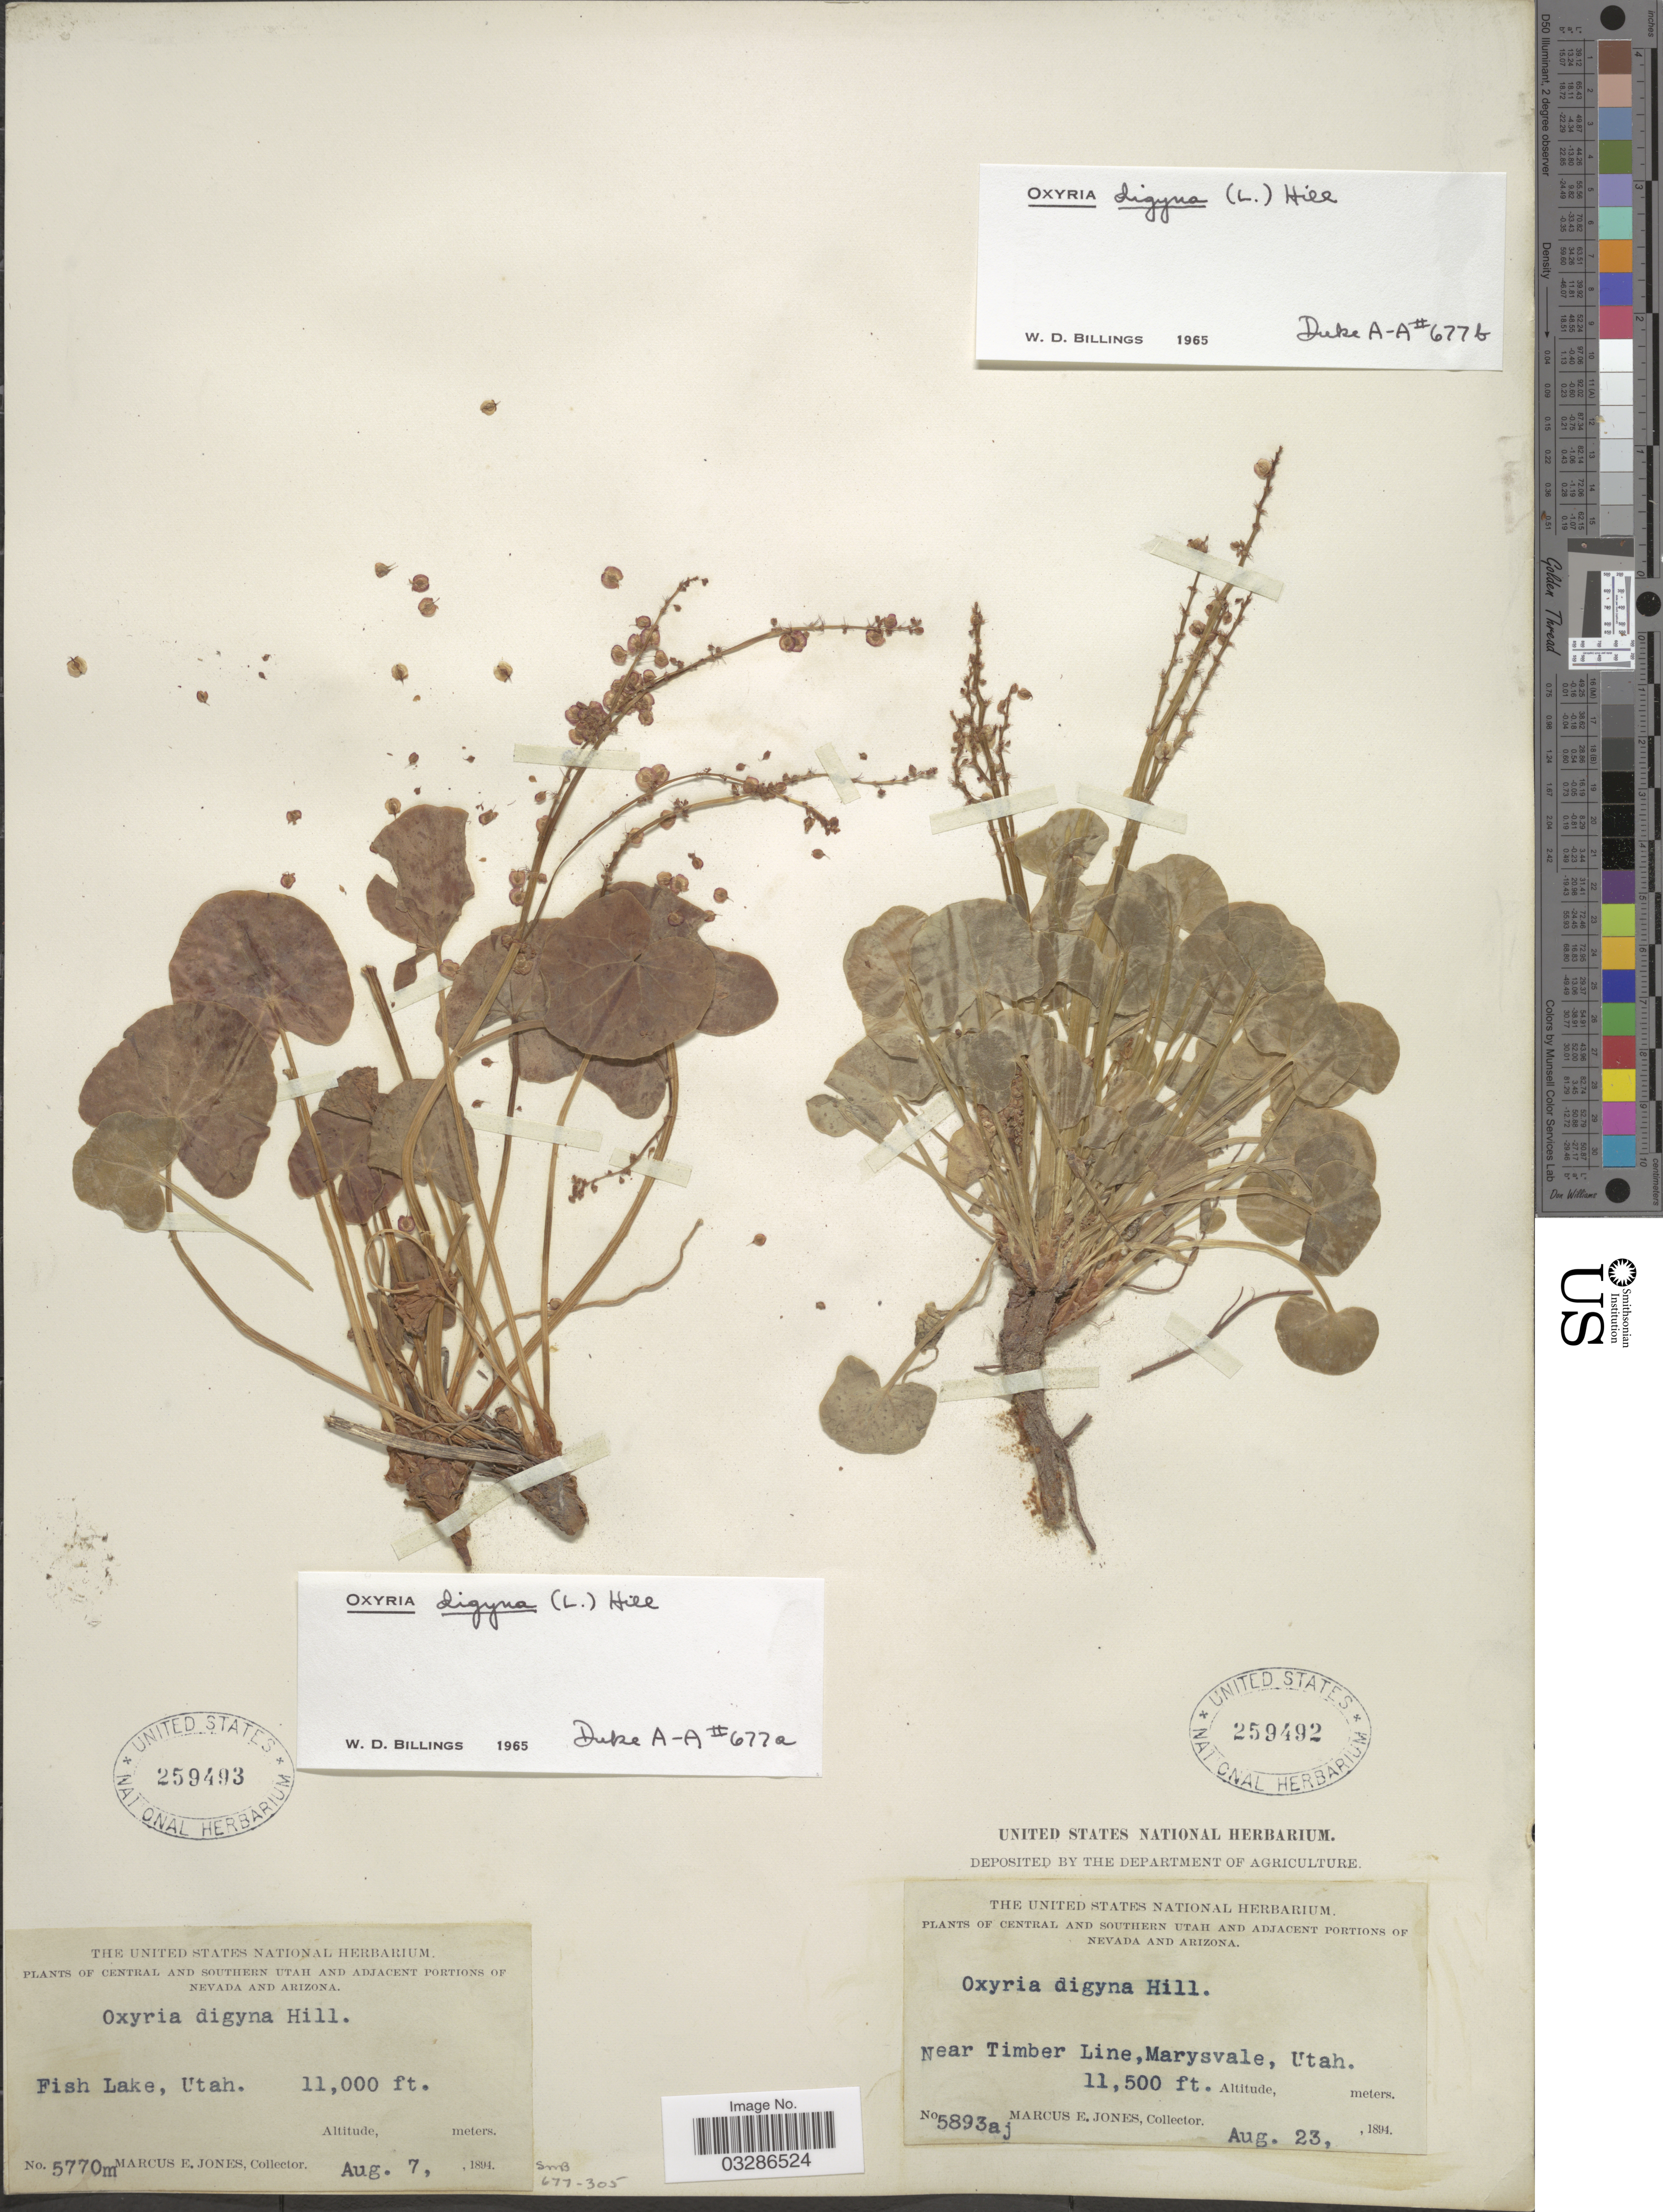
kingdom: Plantae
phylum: Tracheophyta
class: Magnoliopsida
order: Caryophyllales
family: Polygonaceae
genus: Oxyria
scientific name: Oxyria digyna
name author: (L.) Hill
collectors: M. E. Jones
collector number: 5770m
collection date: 1894-08-07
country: United States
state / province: Utah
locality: Central and Southern Utah, Fish Lake.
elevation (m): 3353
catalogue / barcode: US 259493